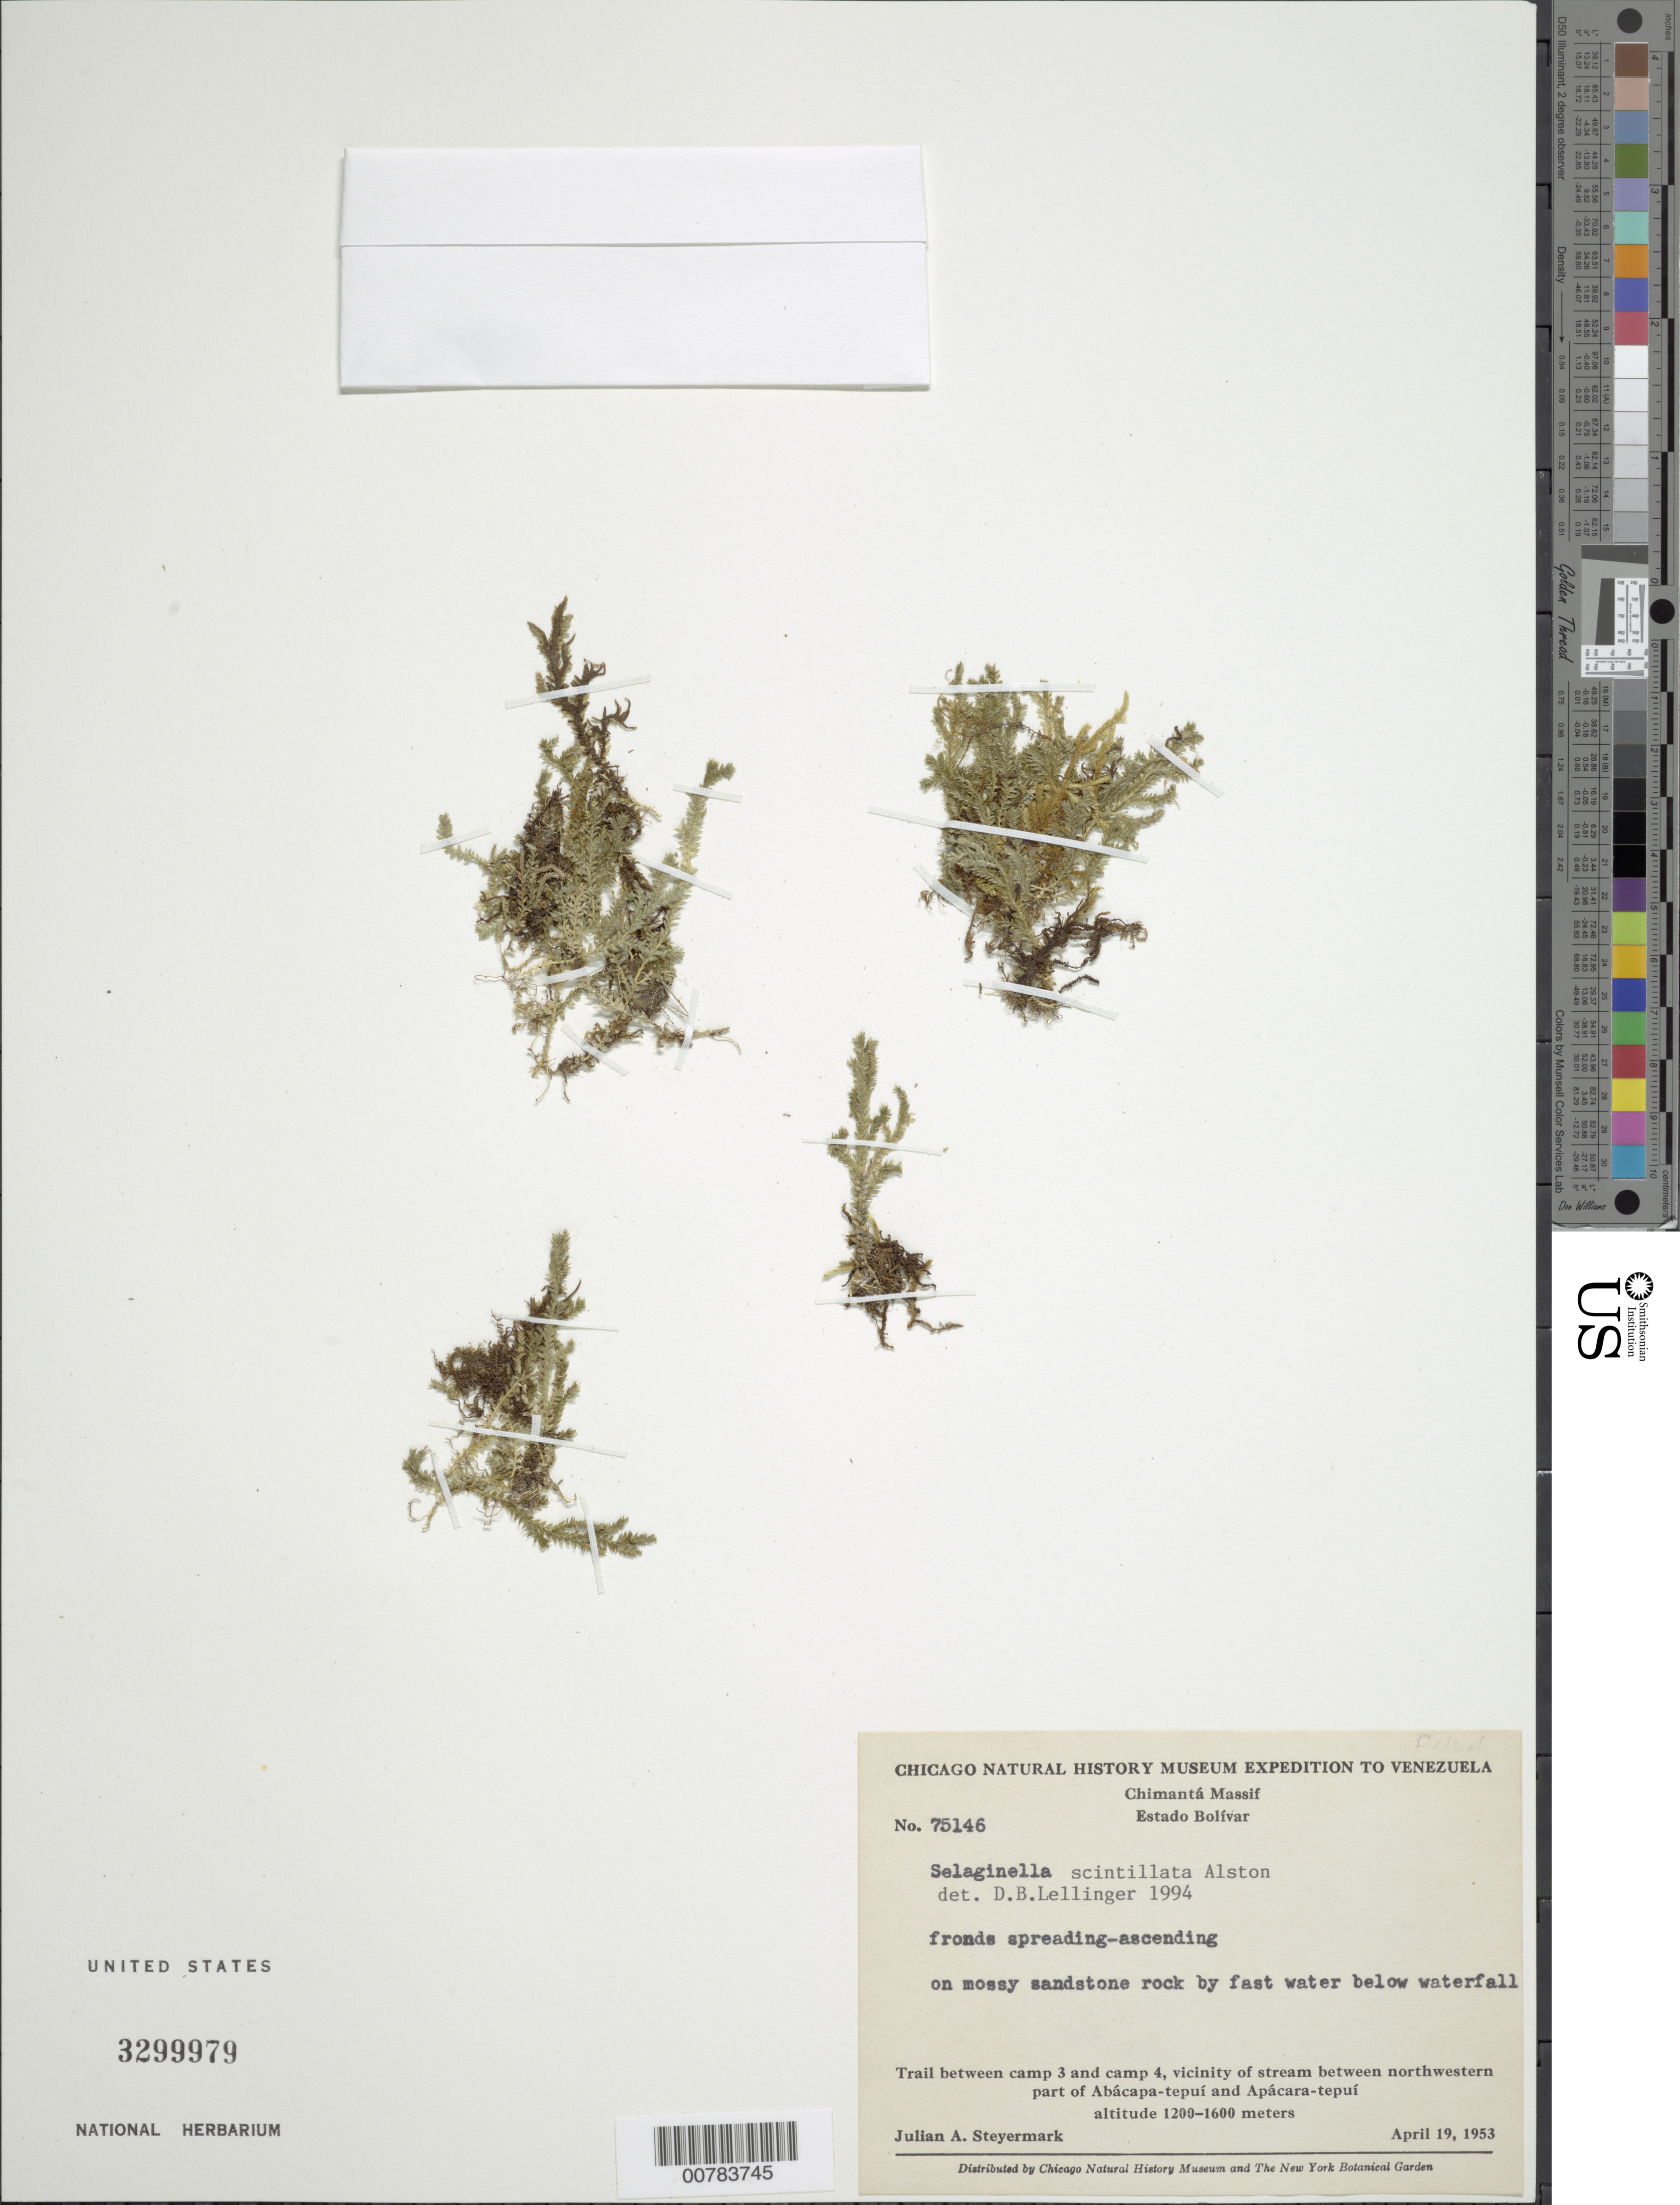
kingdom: Plantae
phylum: Tracheophyta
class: Lycopodiopsida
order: Selaginellales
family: Selaginellaceae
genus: Selaginella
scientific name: Selaginella roraimensis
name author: Baker in Thurn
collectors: J. Steyermark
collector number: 75146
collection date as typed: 19-Apr-53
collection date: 1953-04-19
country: Venezuela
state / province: Bolívar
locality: Chimantá Massif, between camp 3 and camp 4, vicinity of stream between NW part of Abácapa-tepuí and Apácara-tepuí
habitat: Mossy sandstone rock by fast water below waterfall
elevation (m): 1200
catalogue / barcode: US 3299979